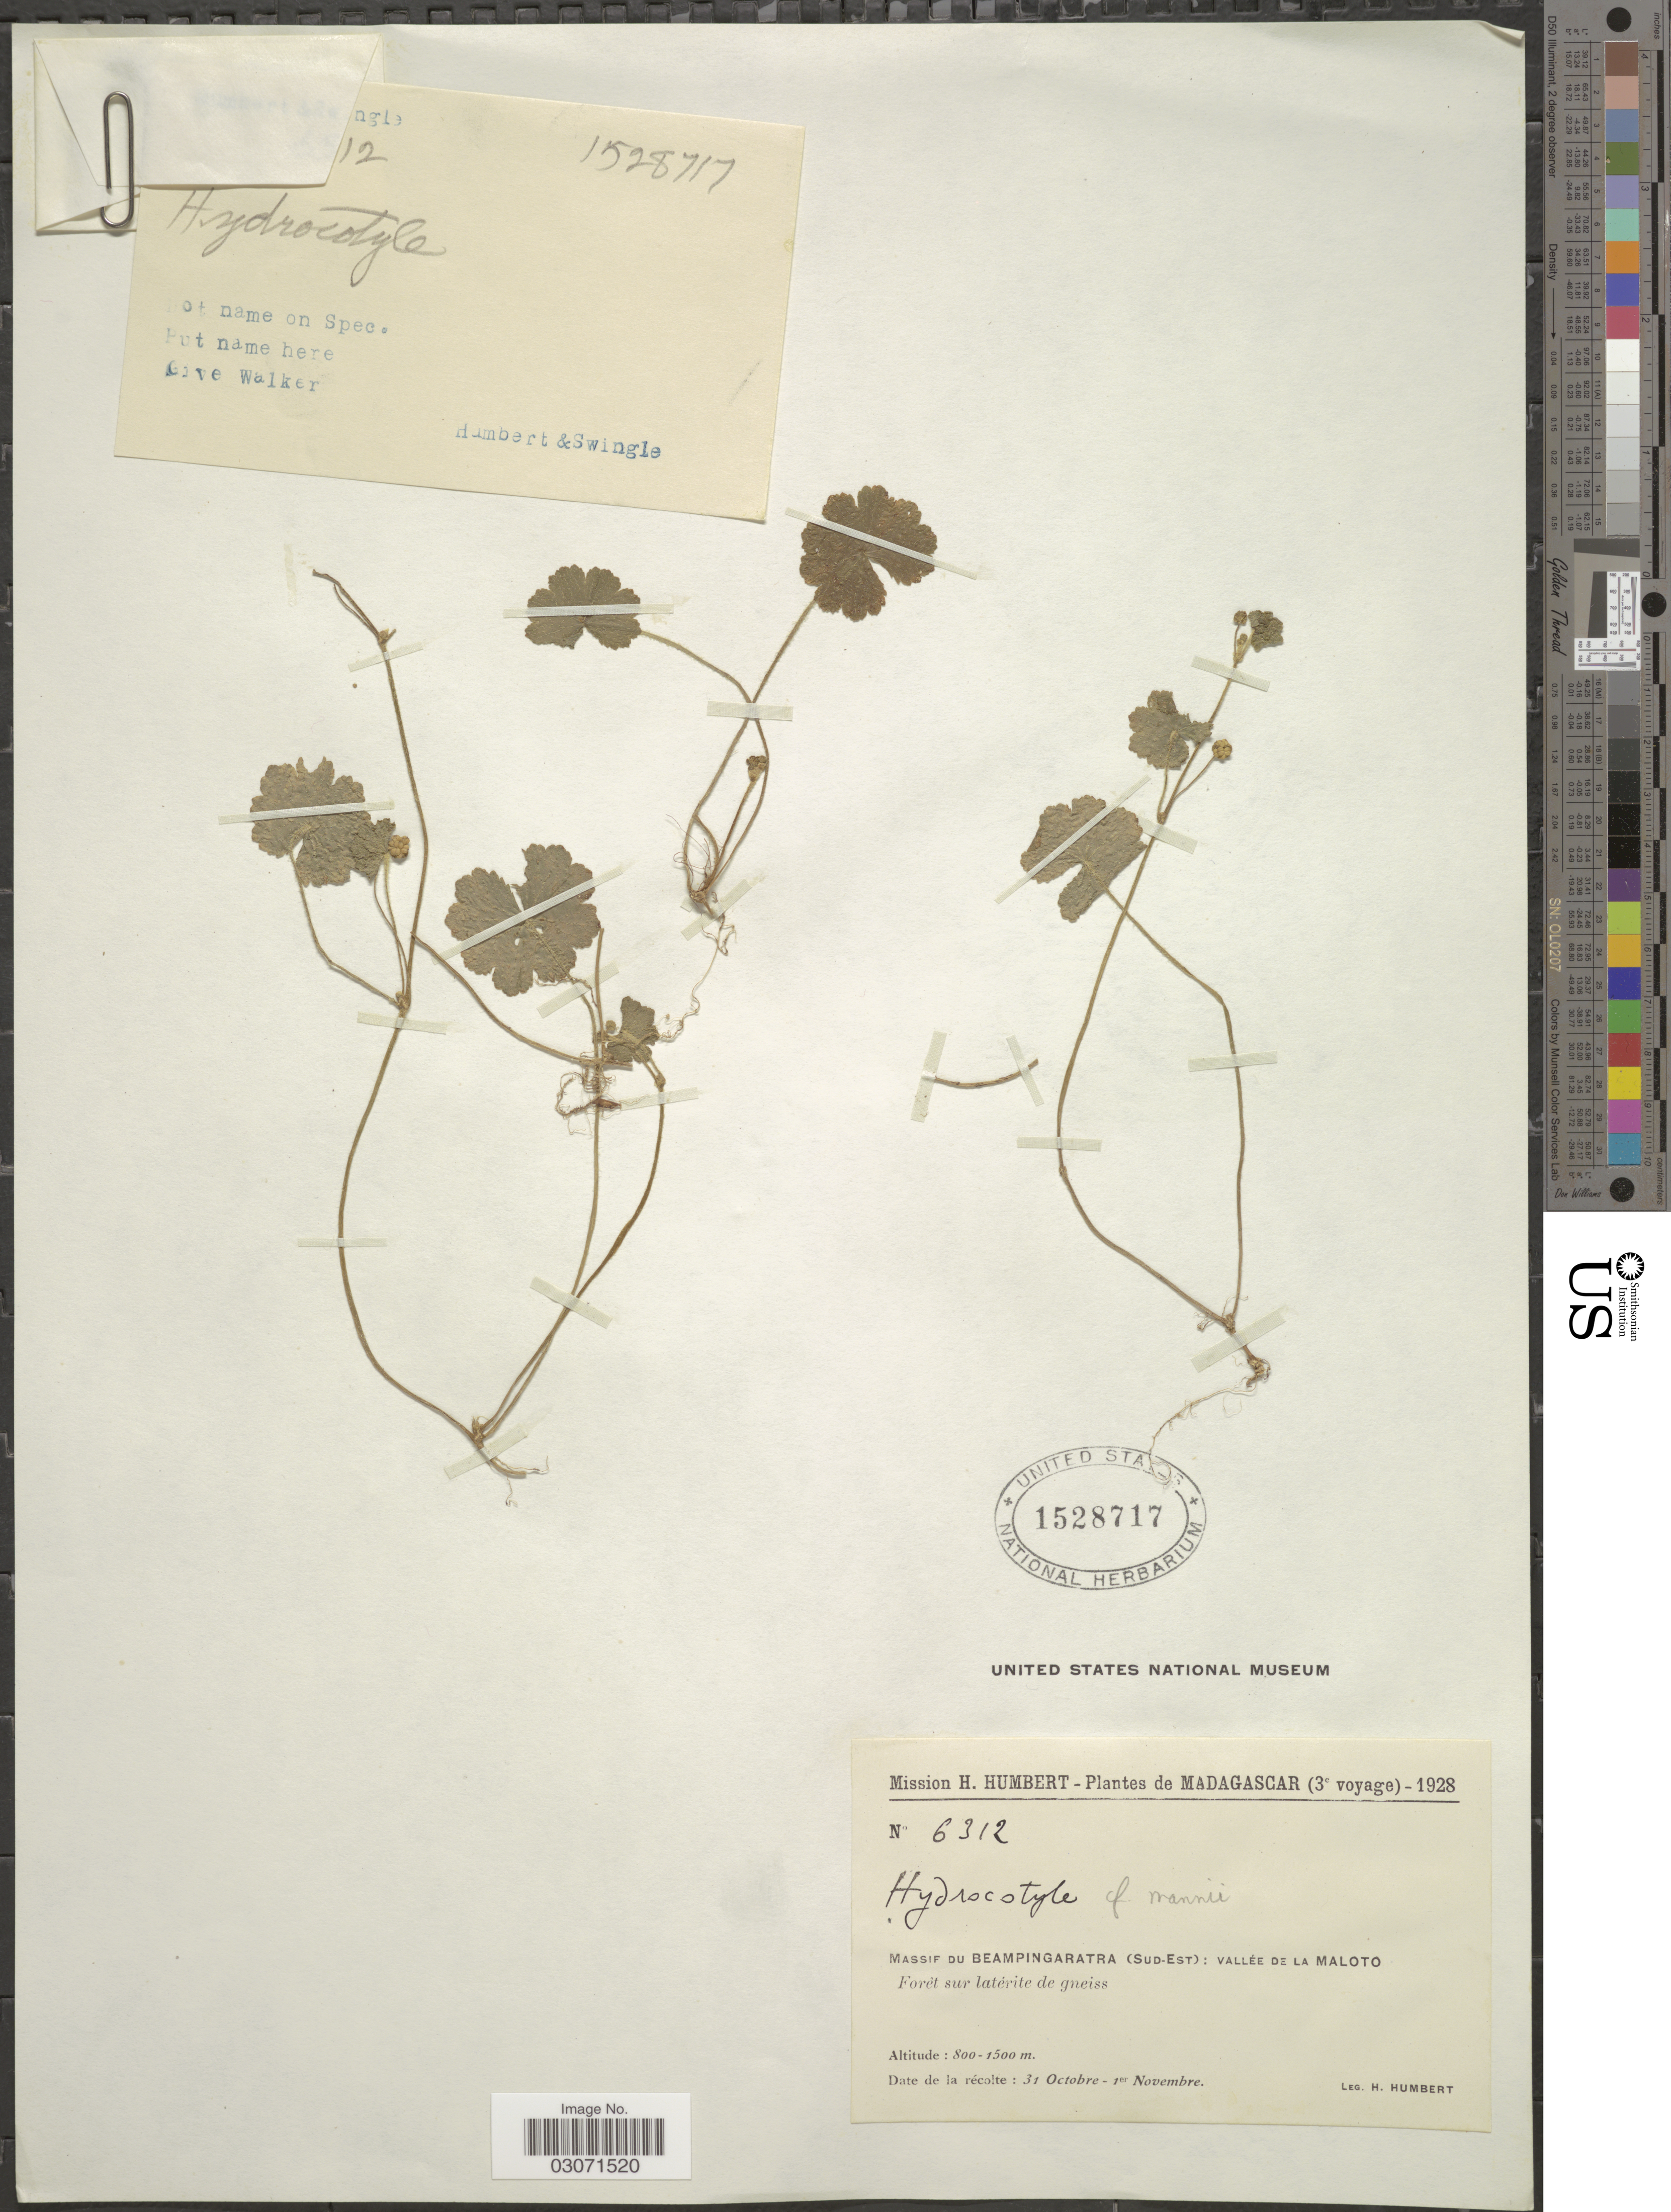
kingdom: Plantae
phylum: Tracheophyta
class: Magnoliopsida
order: Apiales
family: Araliaceae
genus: Hydrocotyle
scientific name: Hydrocotyle sp.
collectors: H. Humbert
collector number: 6312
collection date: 1928-10-31/1928-11-01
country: Madagascar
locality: Massif du Beampingaratra (Sud-Est): Vallée de la Maloto.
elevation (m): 800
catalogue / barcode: US 1528717